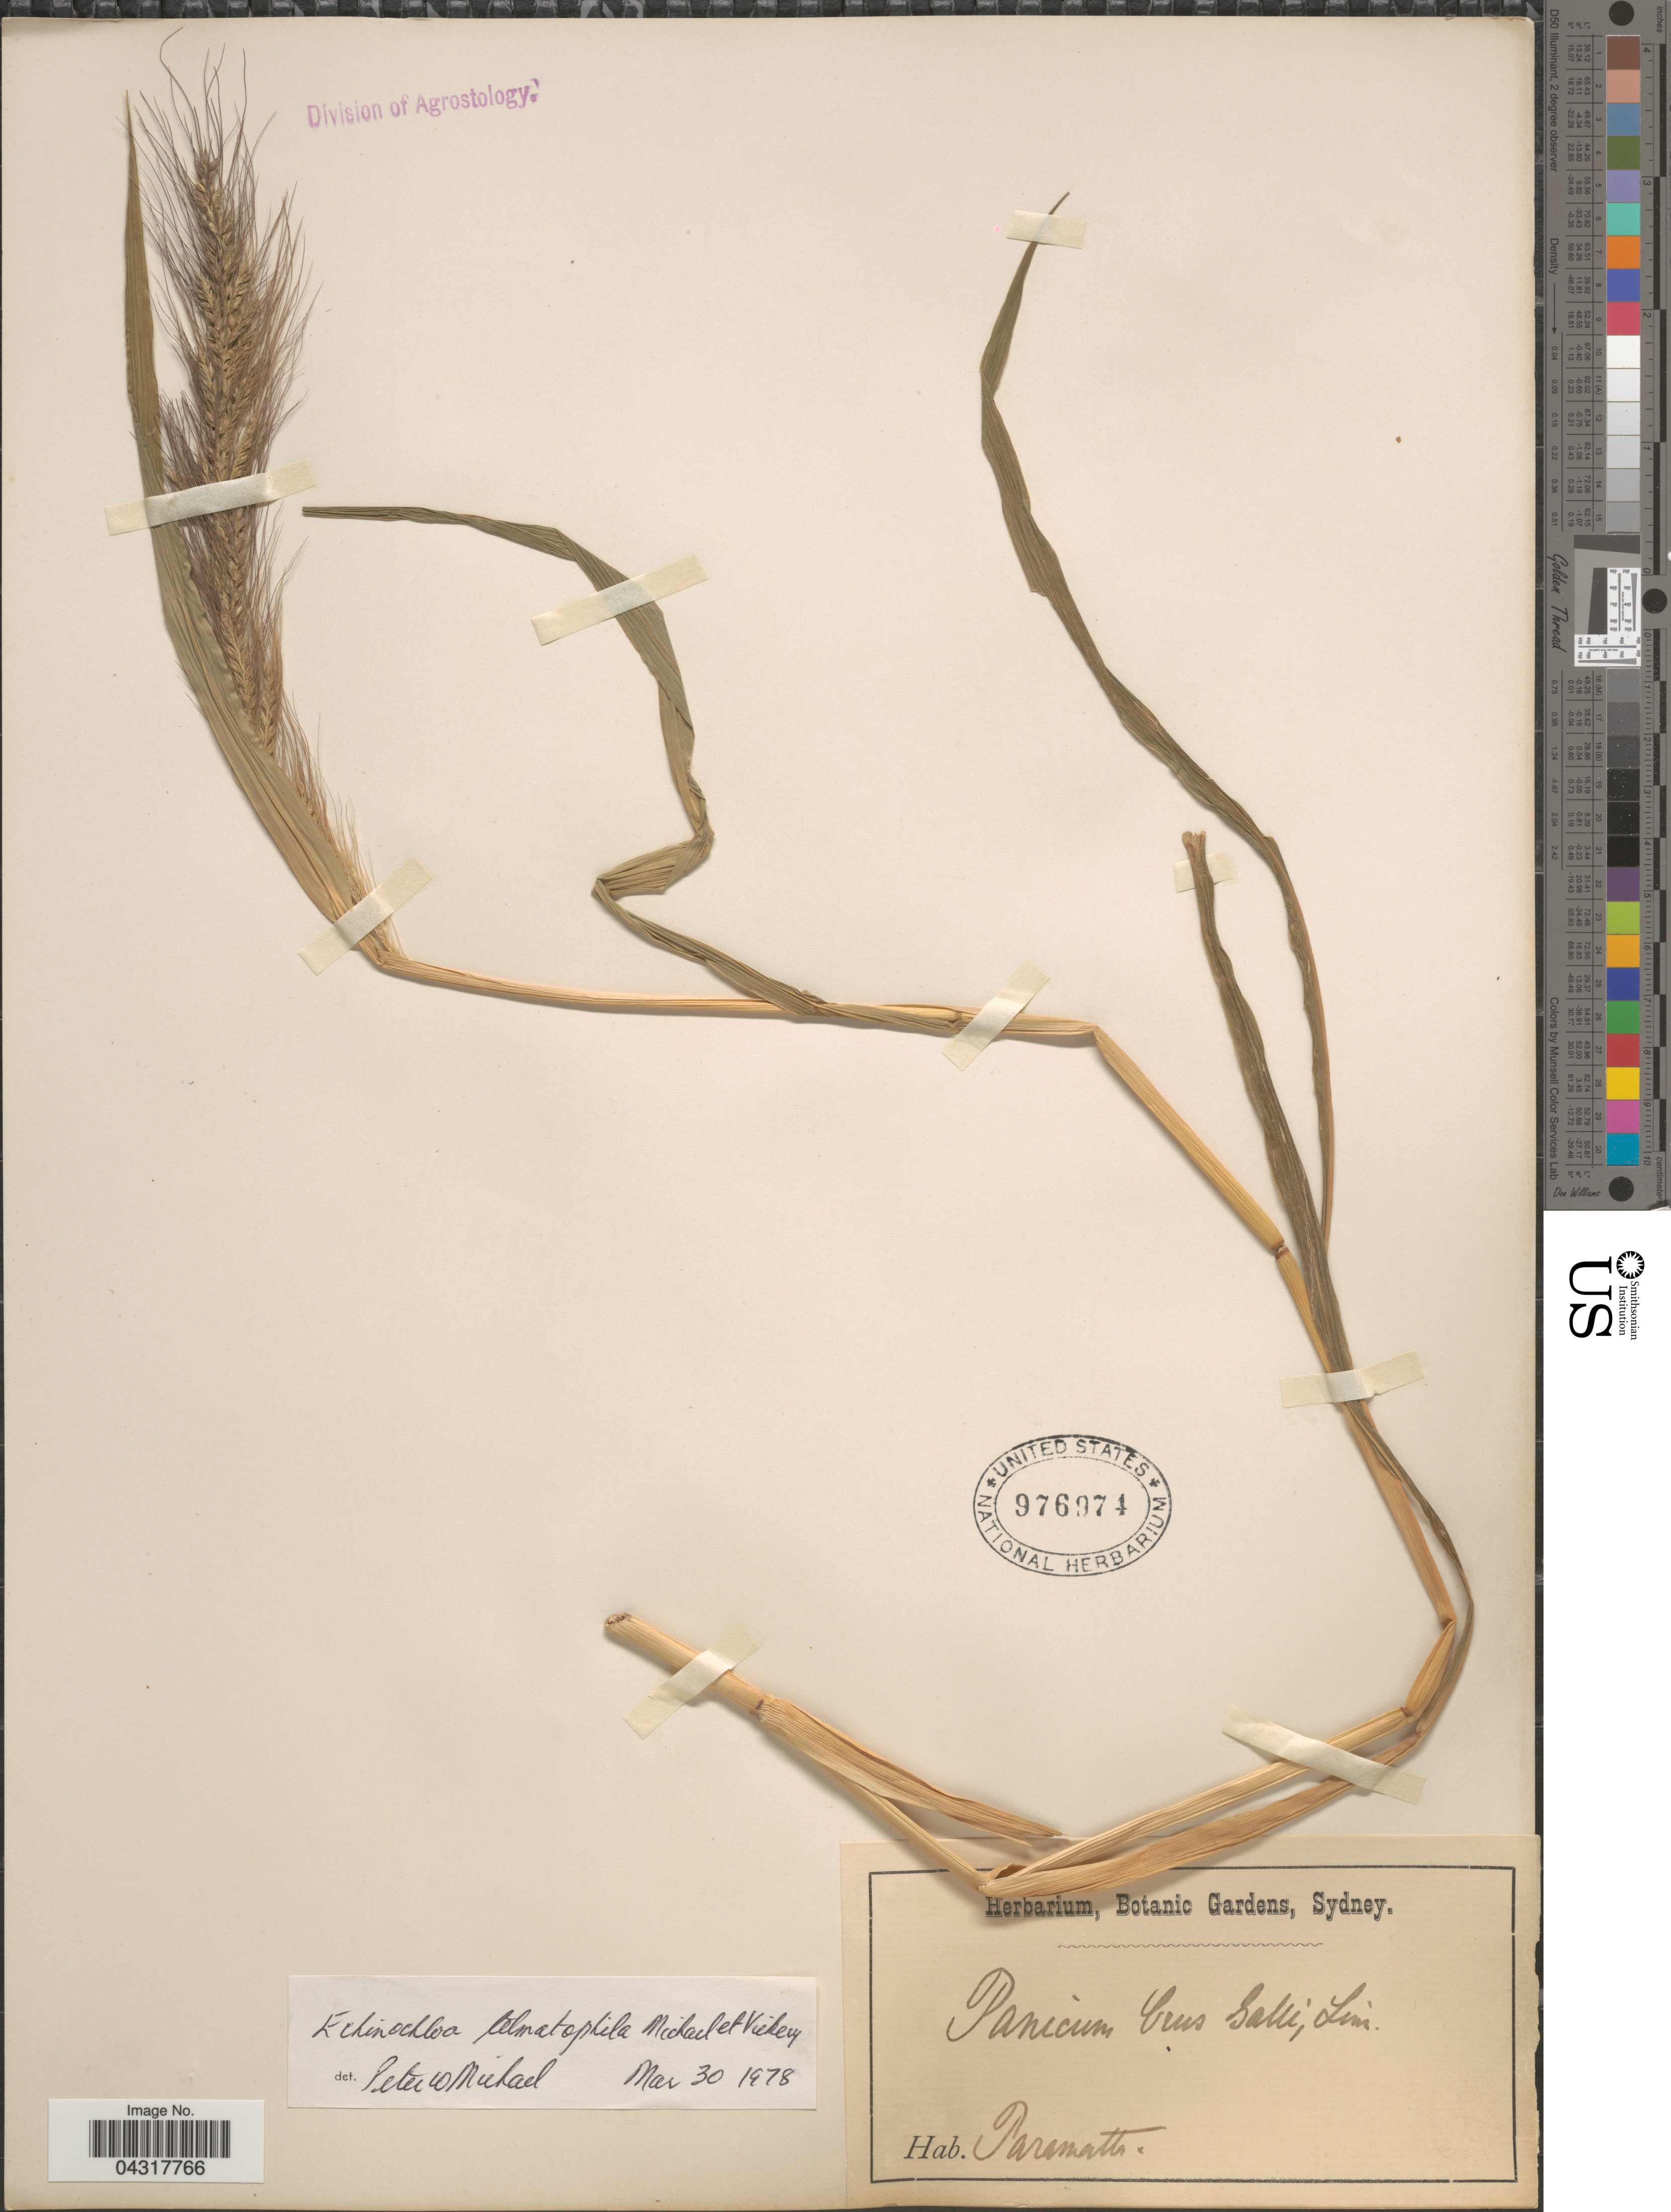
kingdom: Plantae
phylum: Tracheophyta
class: Liliopsida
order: Poales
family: Poaceae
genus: Echinochloa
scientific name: Echinochloa telmatophila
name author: P.W. Michael & Vickery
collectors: ex Herb. Bot. Gard. Sydney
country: Australia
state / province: New South Wales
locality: Paramatta.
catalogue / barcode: US 976974